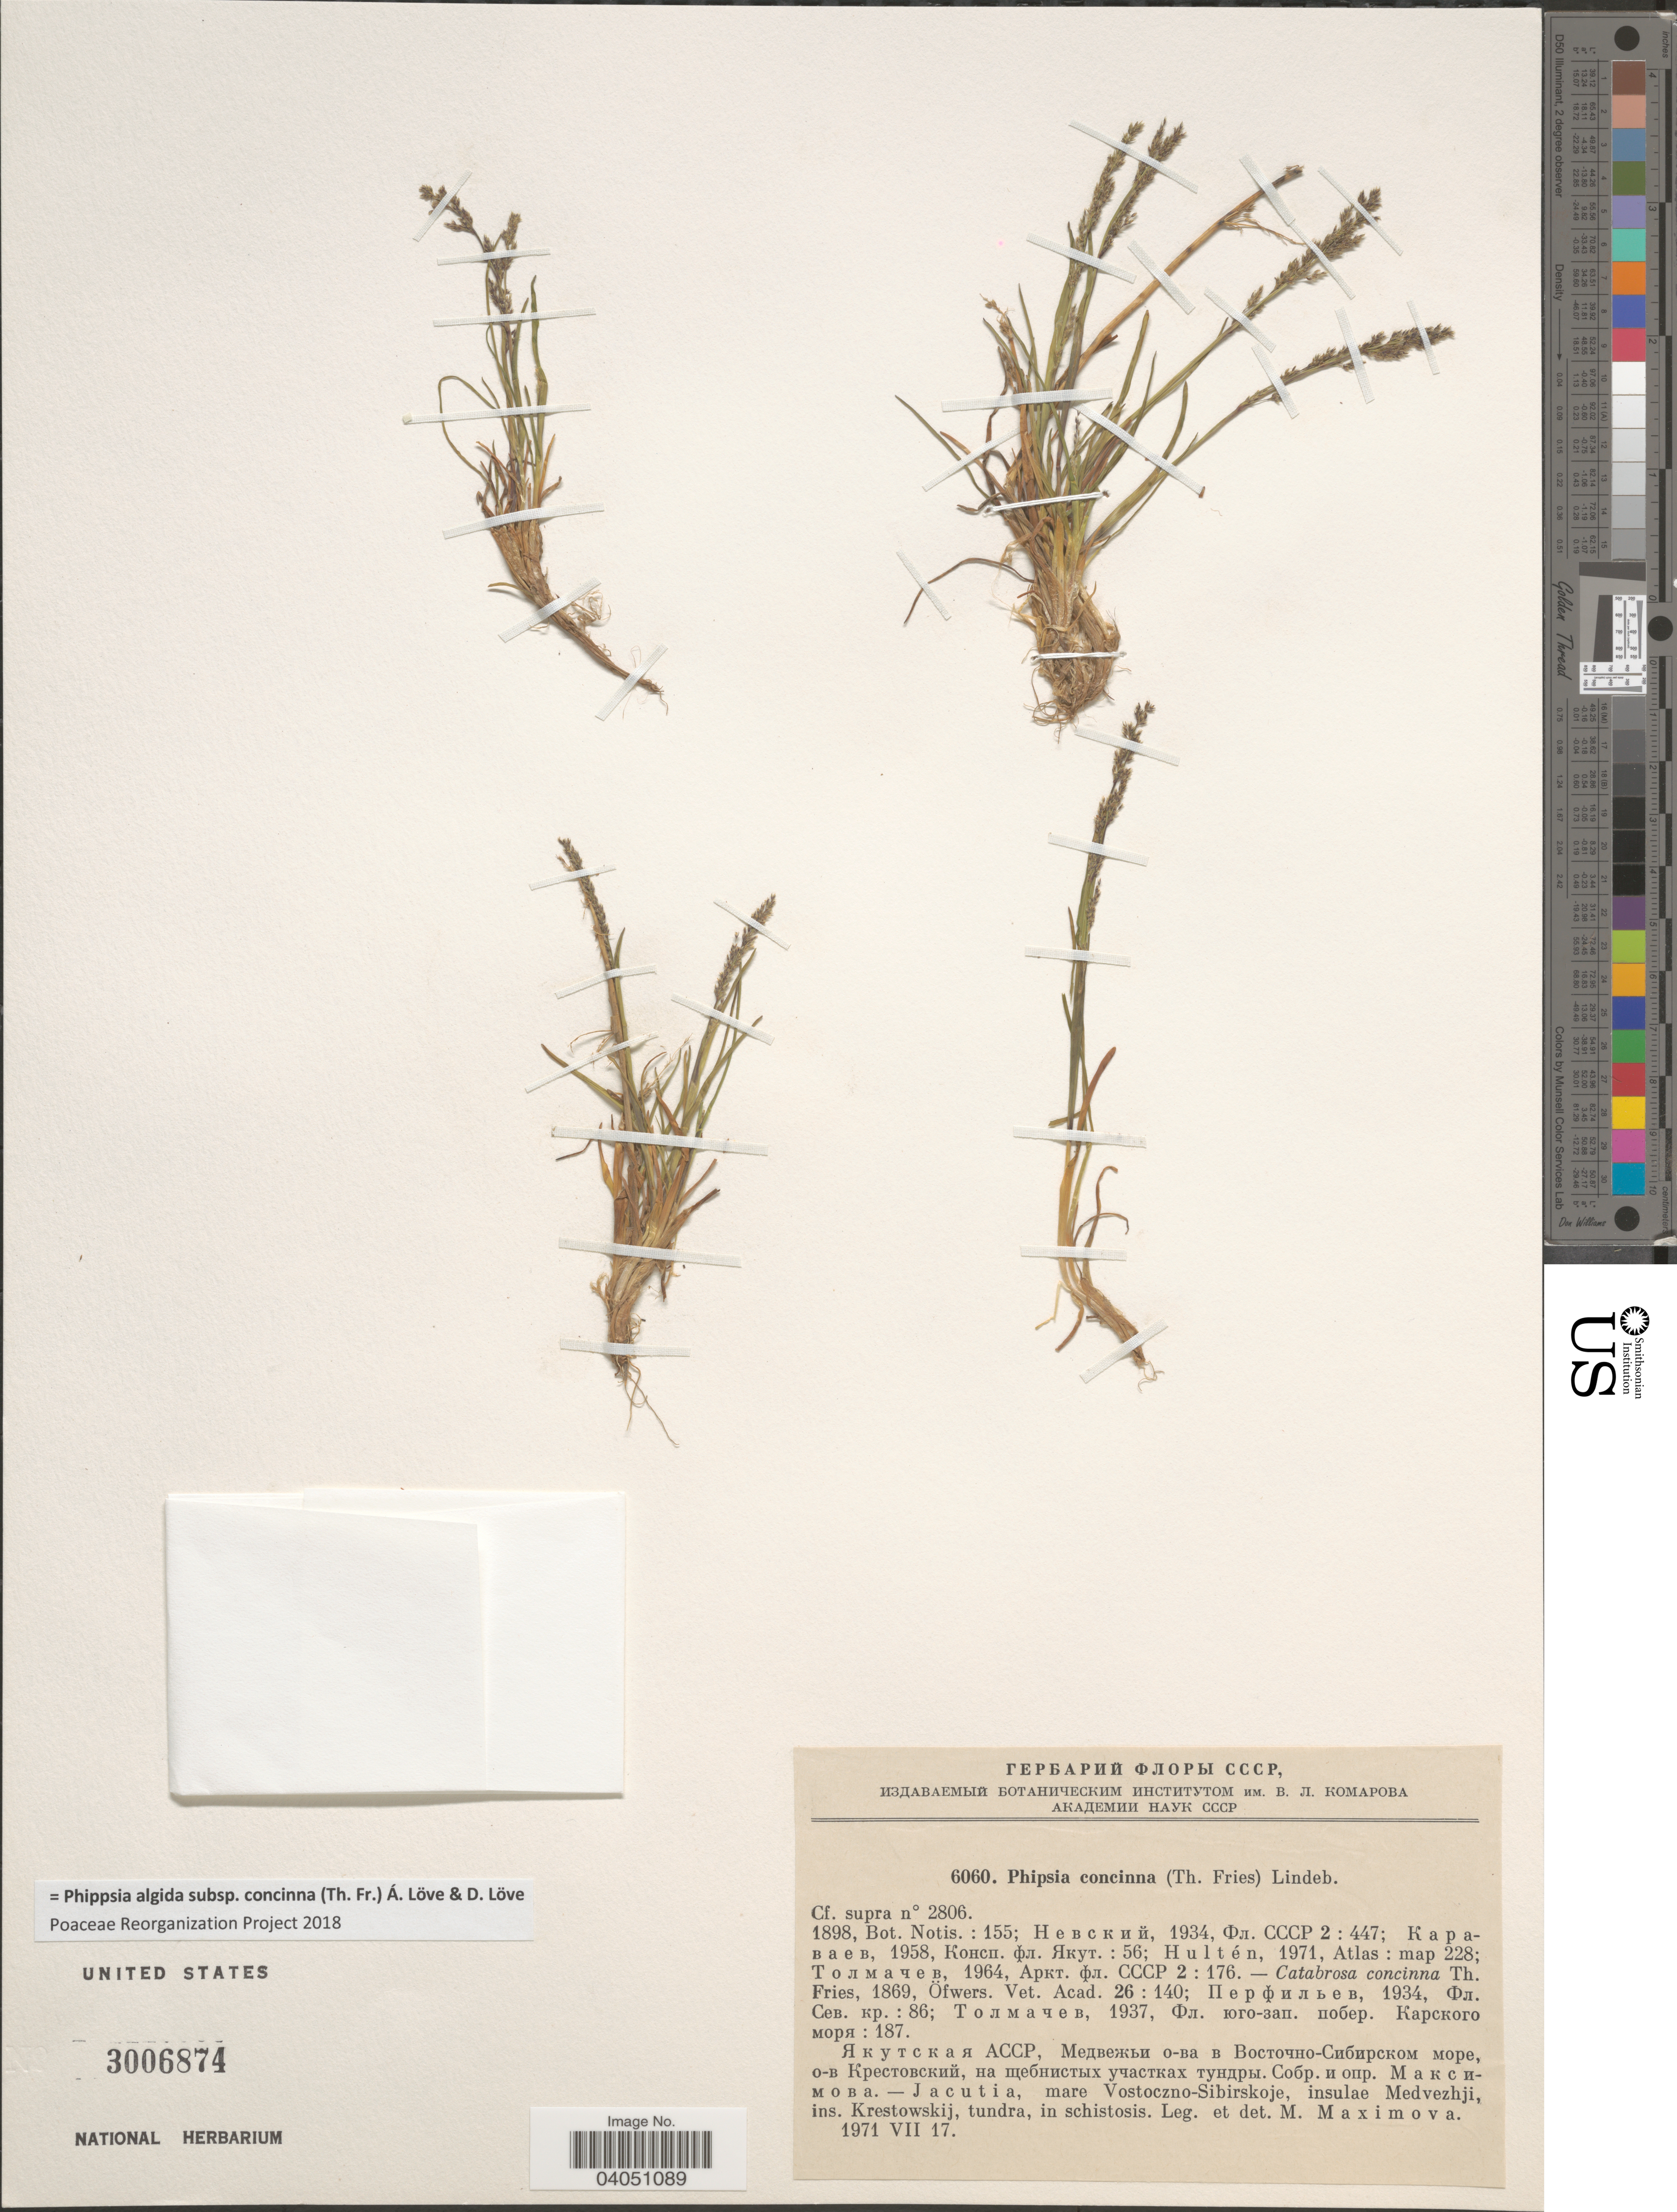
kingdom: Plantae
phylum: Tracheophyta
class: Liliopsida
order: Poales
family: Poaceae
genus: Phippsia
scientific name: Phippsia algida subsp. concinna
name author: (Th. Fr.) Á. Löve & D. Löve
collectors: M. Maximova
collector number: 6060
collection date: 1971-07-17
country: Russian Federation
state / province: Sakha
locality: Jacutia, mare Vostoczno-Sibirskoje, insulae Medvezhij, ins. Krestowskij, tundra, in schistosis.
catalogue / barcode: US 3006874